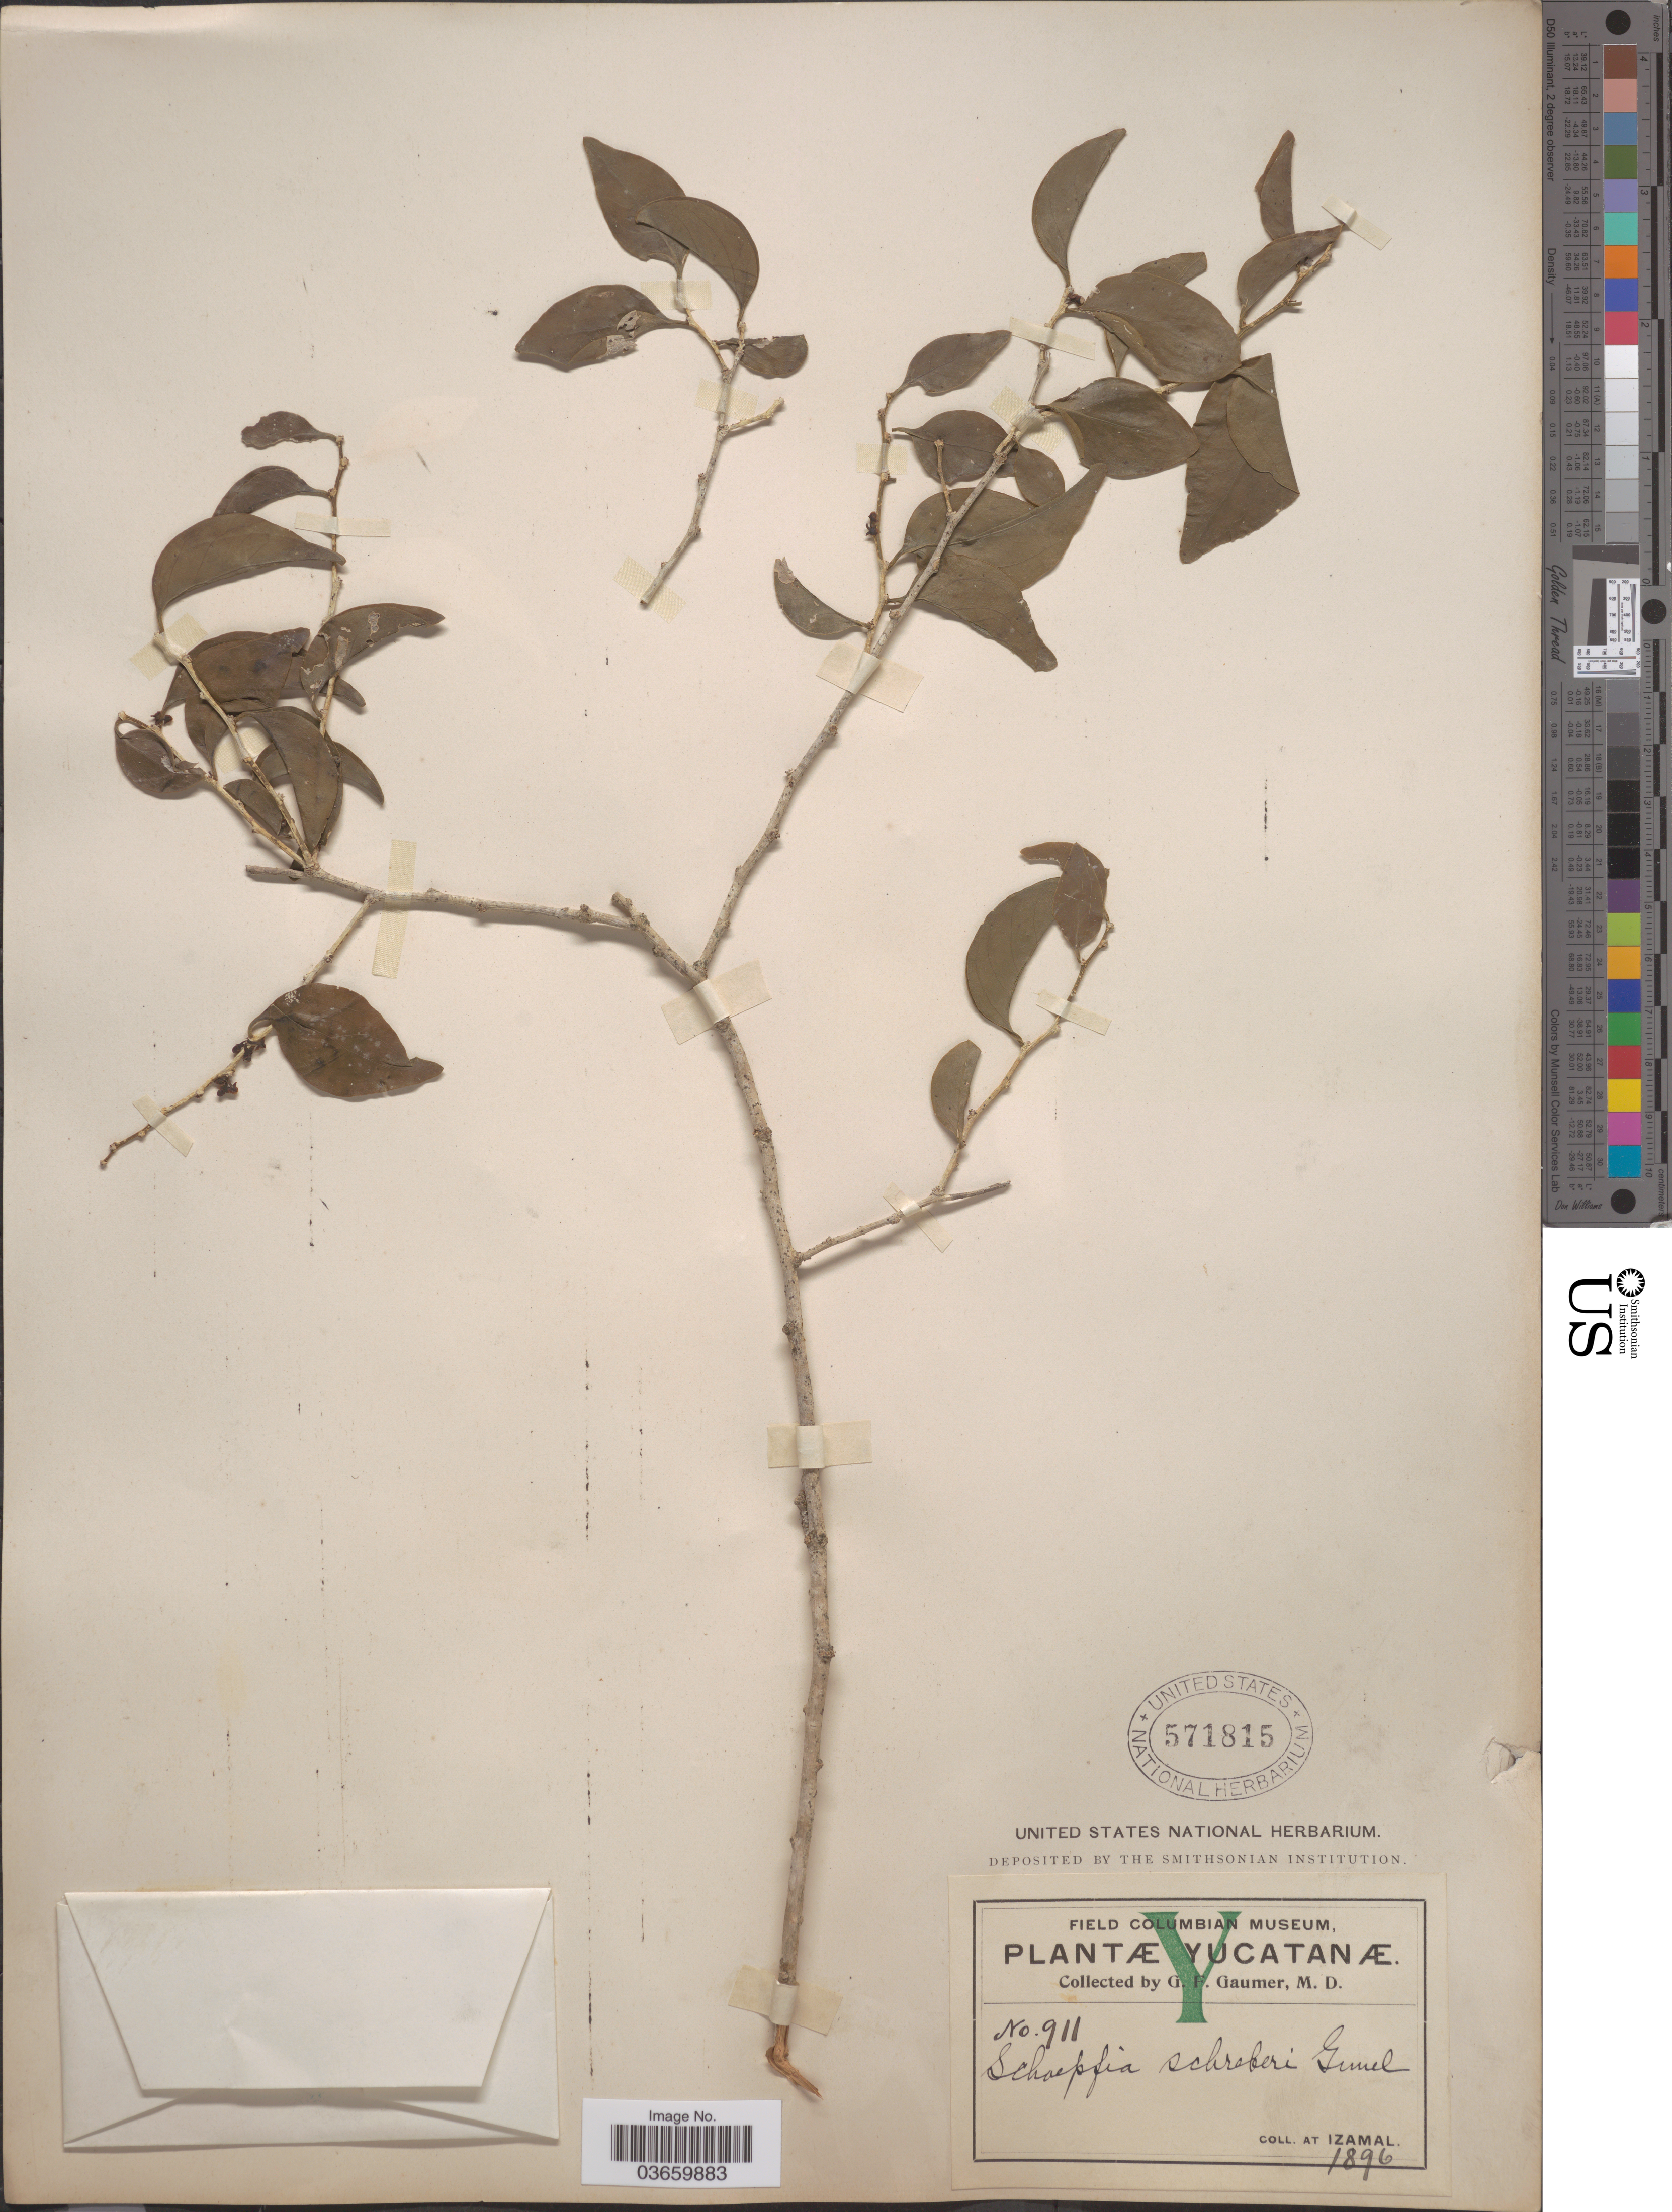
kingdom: Plantae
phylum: Tracheophyta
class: Magnoliopsida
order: Santalales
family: Schoepfiaceae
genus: Schoepfia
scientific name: Schoepfia schreberi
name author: J.F. Gmel.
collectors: G. F. Gaumer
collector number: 911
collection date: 1896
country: Mexico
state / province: Yucatán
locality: Izamal.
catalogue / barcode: US 571815